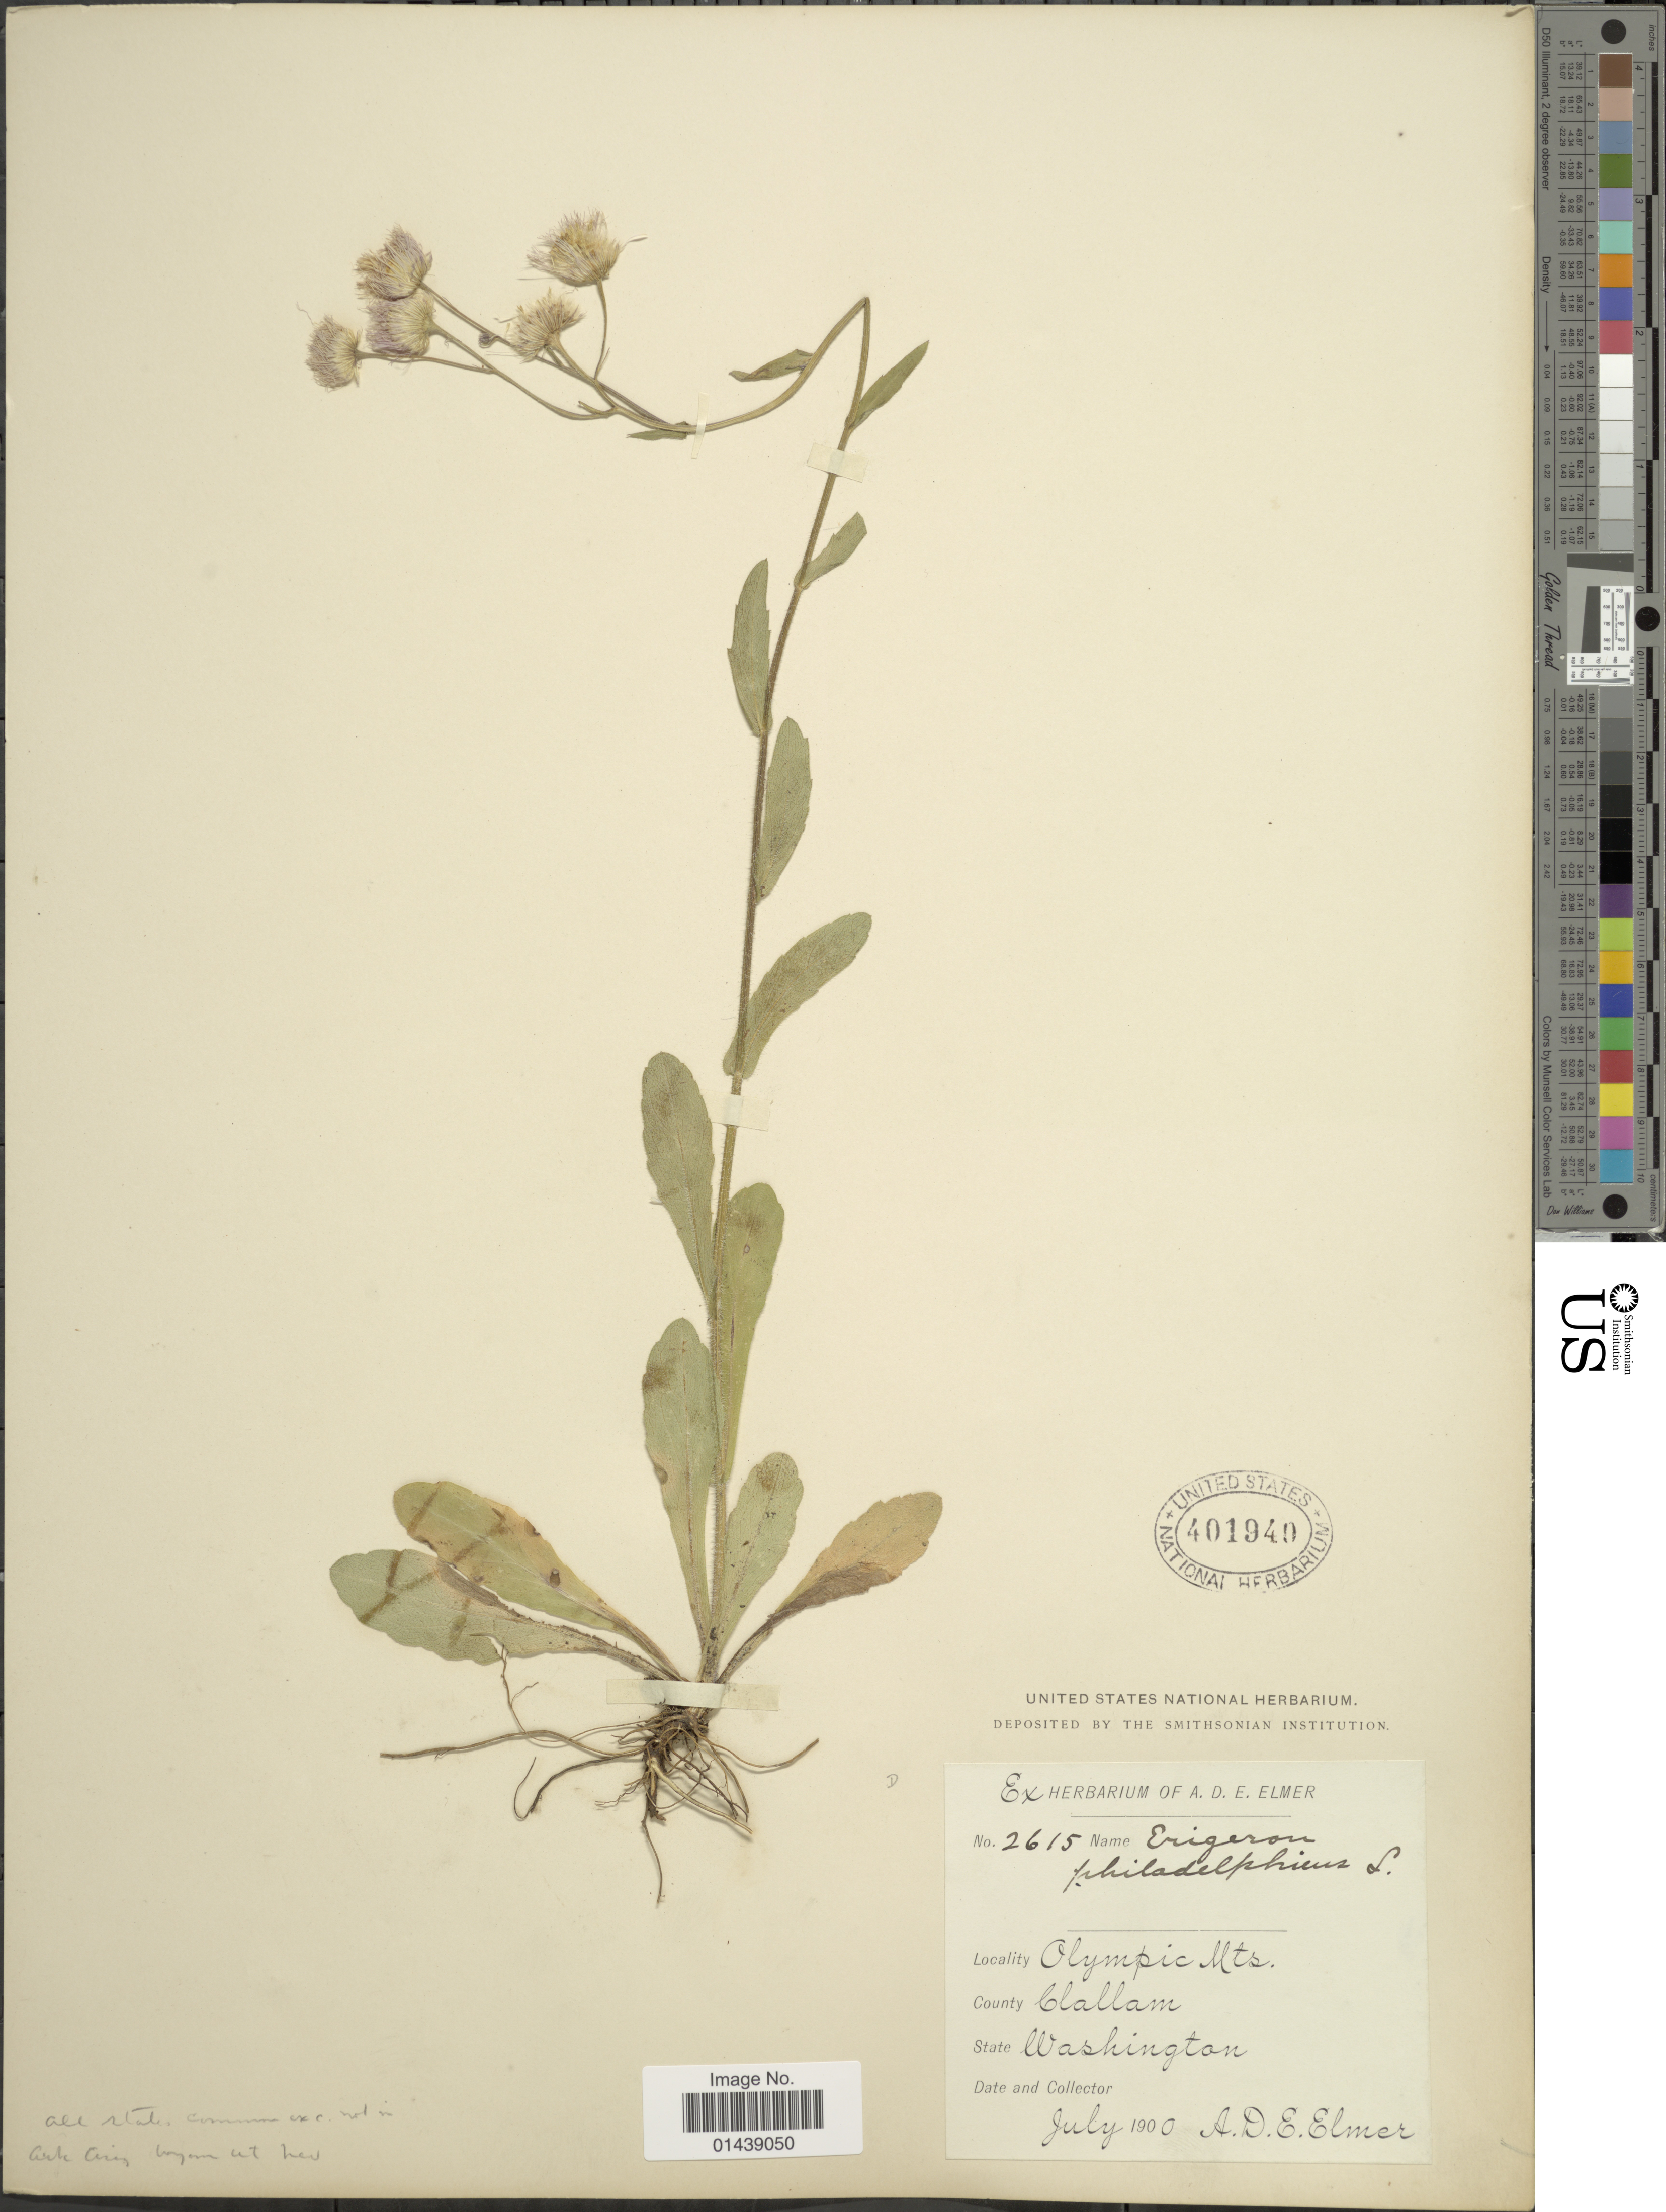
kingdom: Plantae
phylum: Tracheophyta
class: Magnoliopsida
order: Asterales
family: Asteraceae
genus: Erigeron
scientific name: Erigeron philadelphicus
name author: L.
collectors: A. D. E. Elmer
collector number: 2615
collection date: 1900-07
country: United States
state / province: Washington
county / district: Clallam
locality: County clallam. Olympic Mts.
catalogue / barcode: US 401940